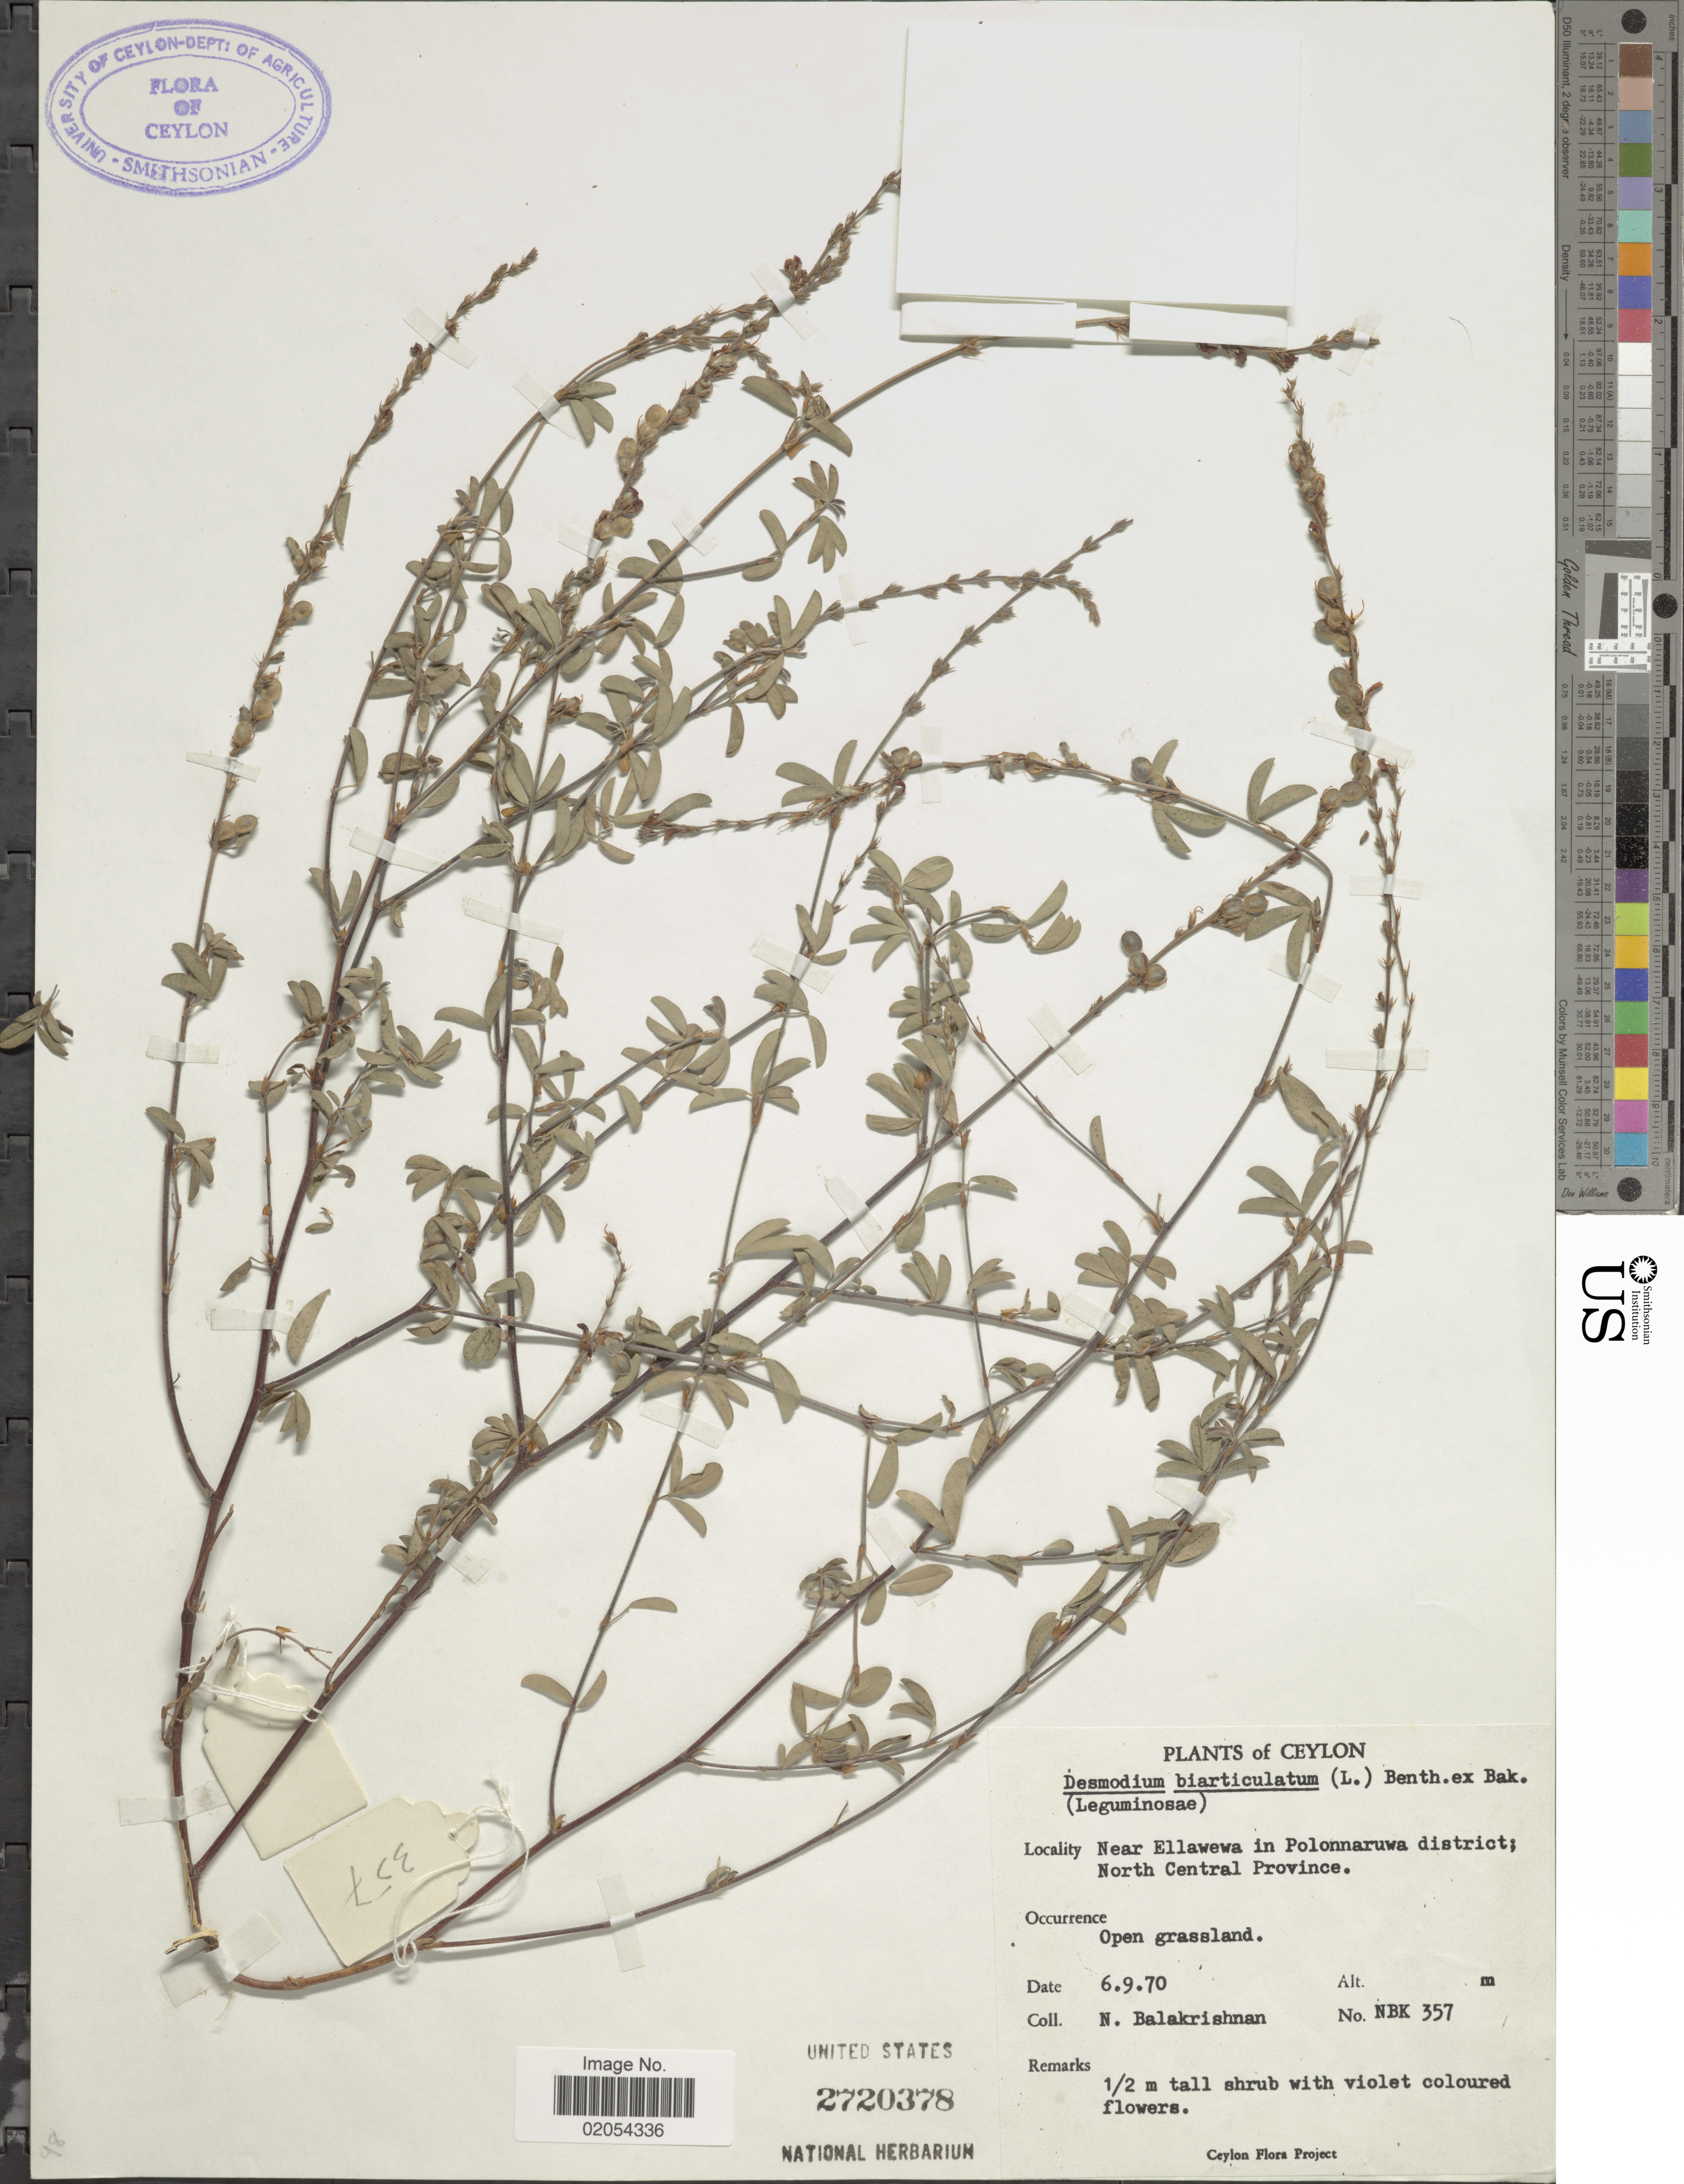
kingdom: Plantae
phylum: Tracheophyta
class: Magnoliopsida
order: Fabales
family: Fabaceae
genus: Aphyllodium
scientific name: Aphyllodium biarticulatum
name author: (L.) Gagnep.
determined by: Strong, Mark T., (BOT), Smithsonian Institution - National Museum of Natural History (UNITED STATES)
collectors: N. Balakrishnan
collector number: NBK357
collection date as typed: Transcribed d/m/y: 6/9/70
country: Sri Lanka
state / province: North Central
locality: Ceylon, Near Ellawena in Polonnaruwa district, North Central Province.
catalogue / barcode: US 2720378